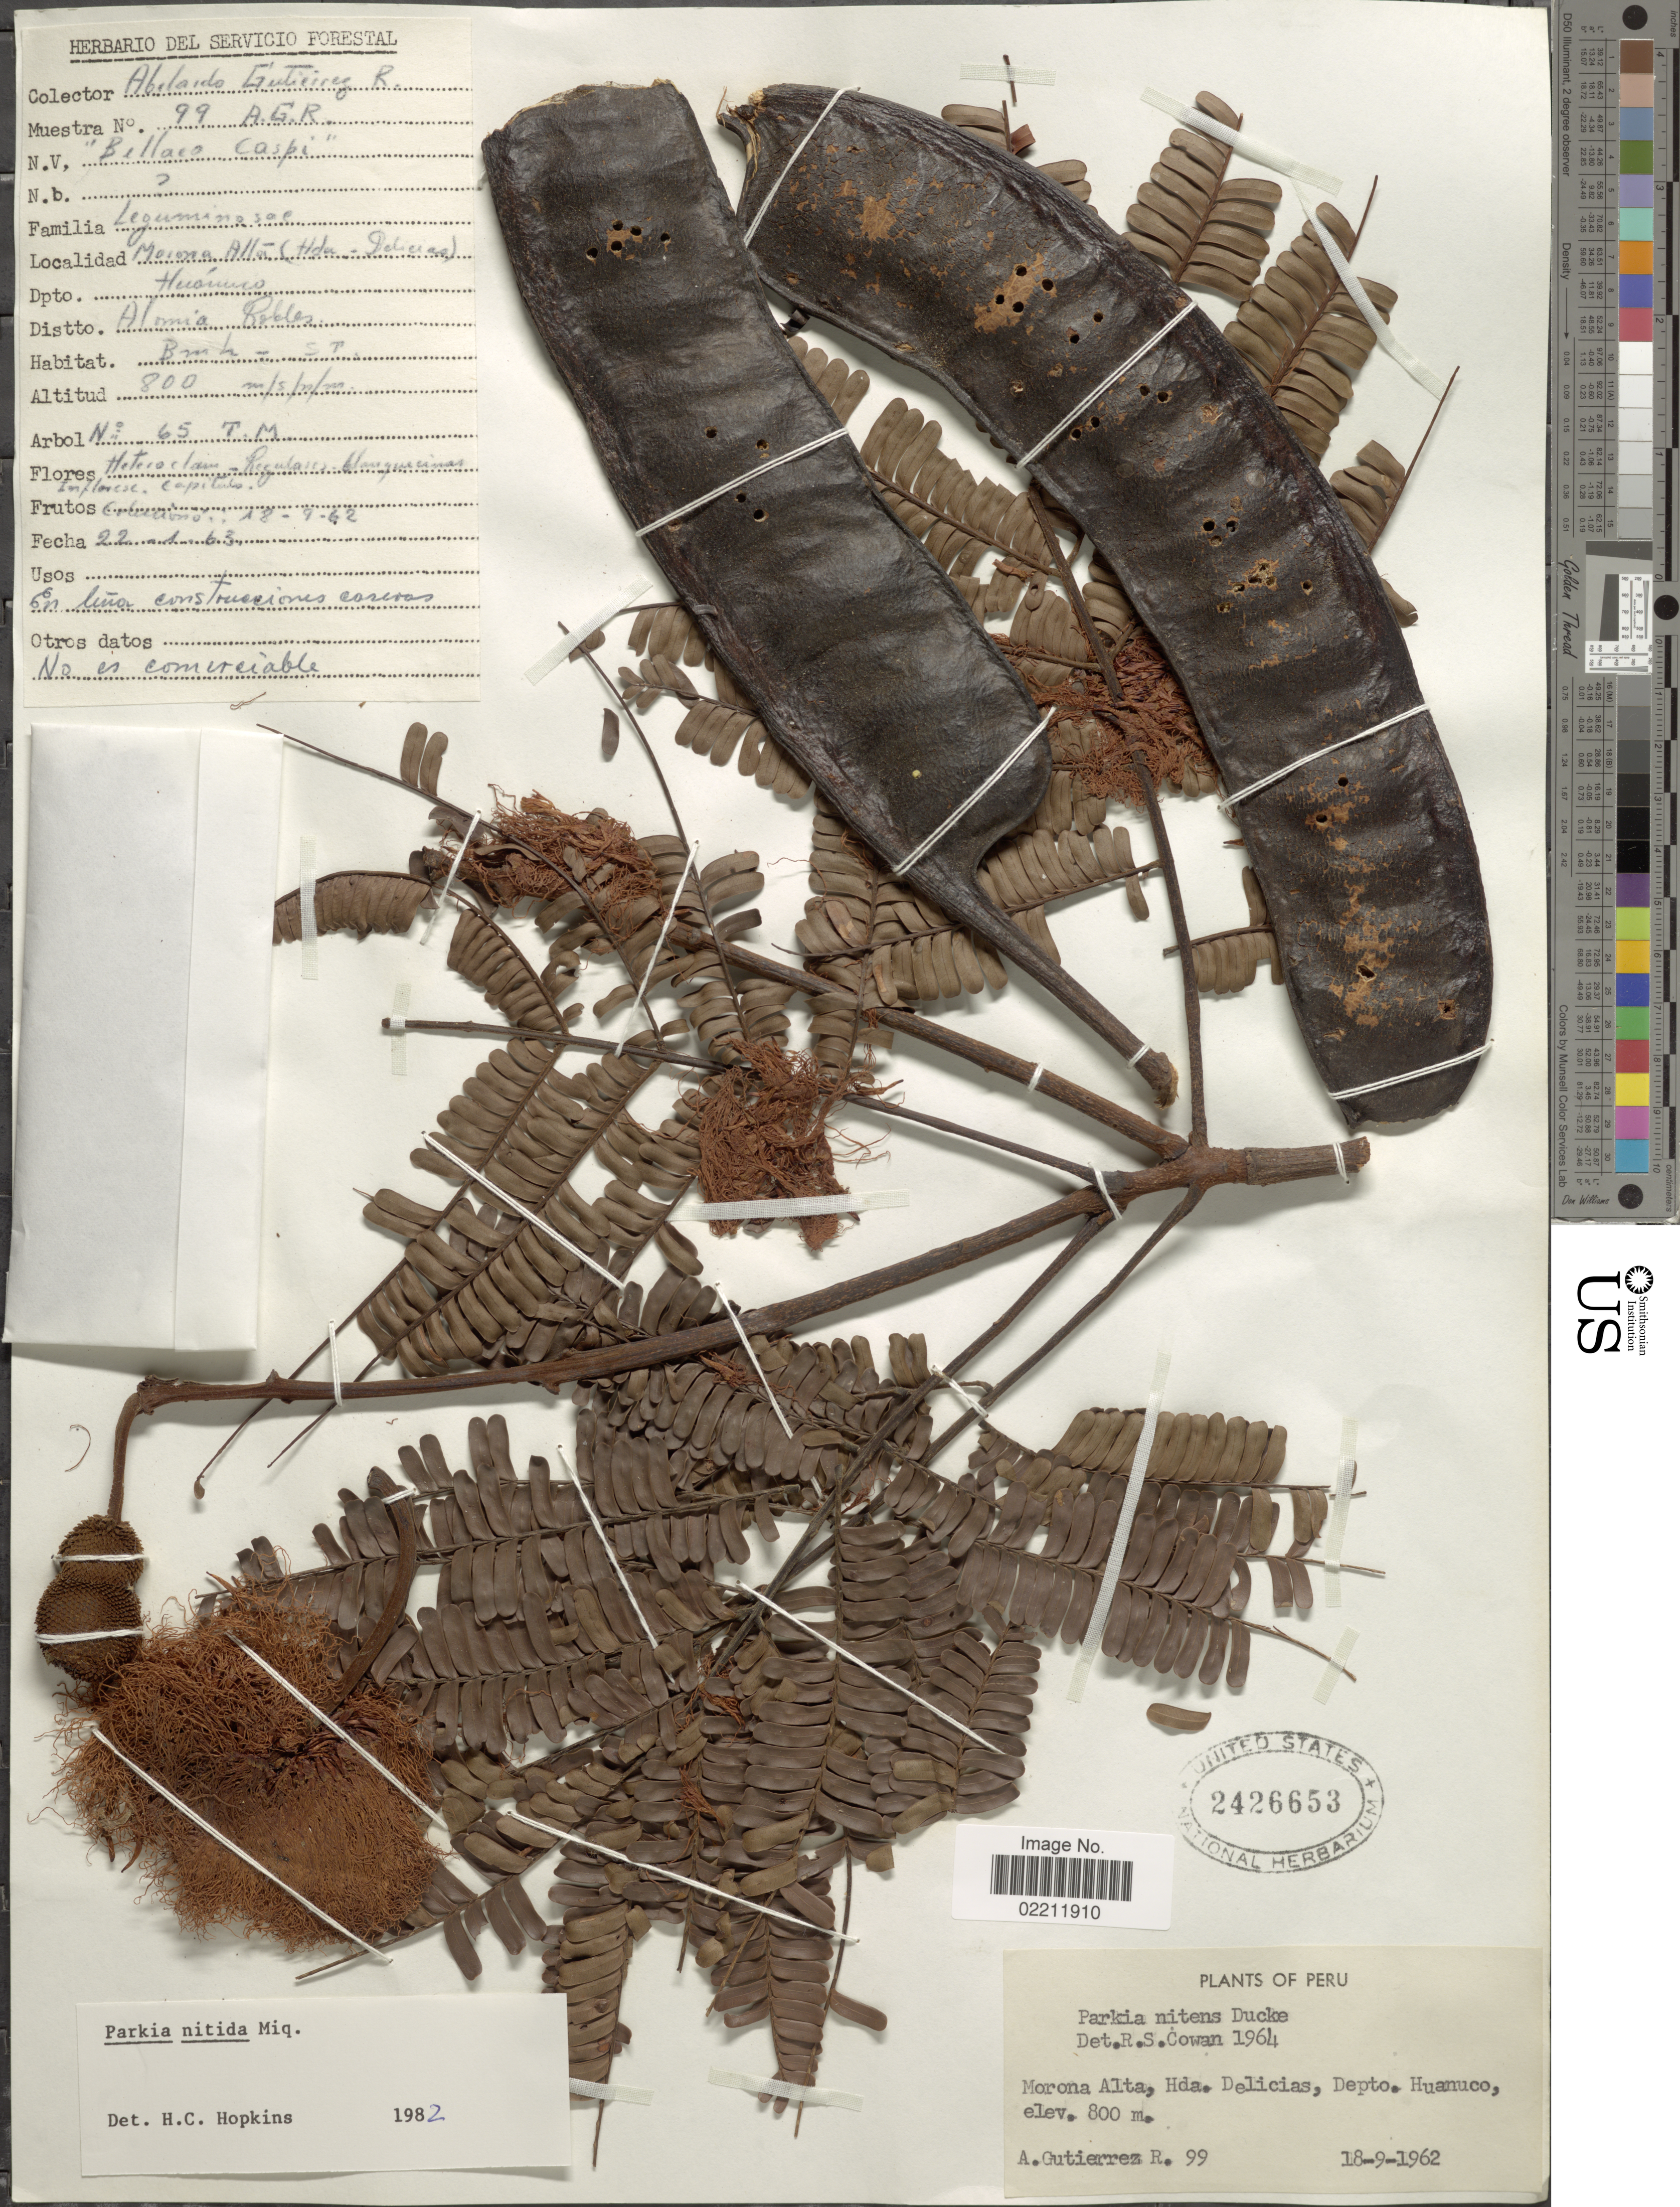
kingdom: Plantae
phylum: Tracheophyta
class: Magnoliopsida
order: Fabales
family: Fabaceae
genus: Parkia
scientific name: Parkia nitida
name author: Miq.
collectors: R. Gutierrez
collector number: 99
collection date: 1962-09-18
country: Peru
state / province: Huánuco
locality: Peru, Morona Alta, Hda. Delicias, Depto. Huanuco.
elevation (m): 800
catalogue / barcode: US 2426653